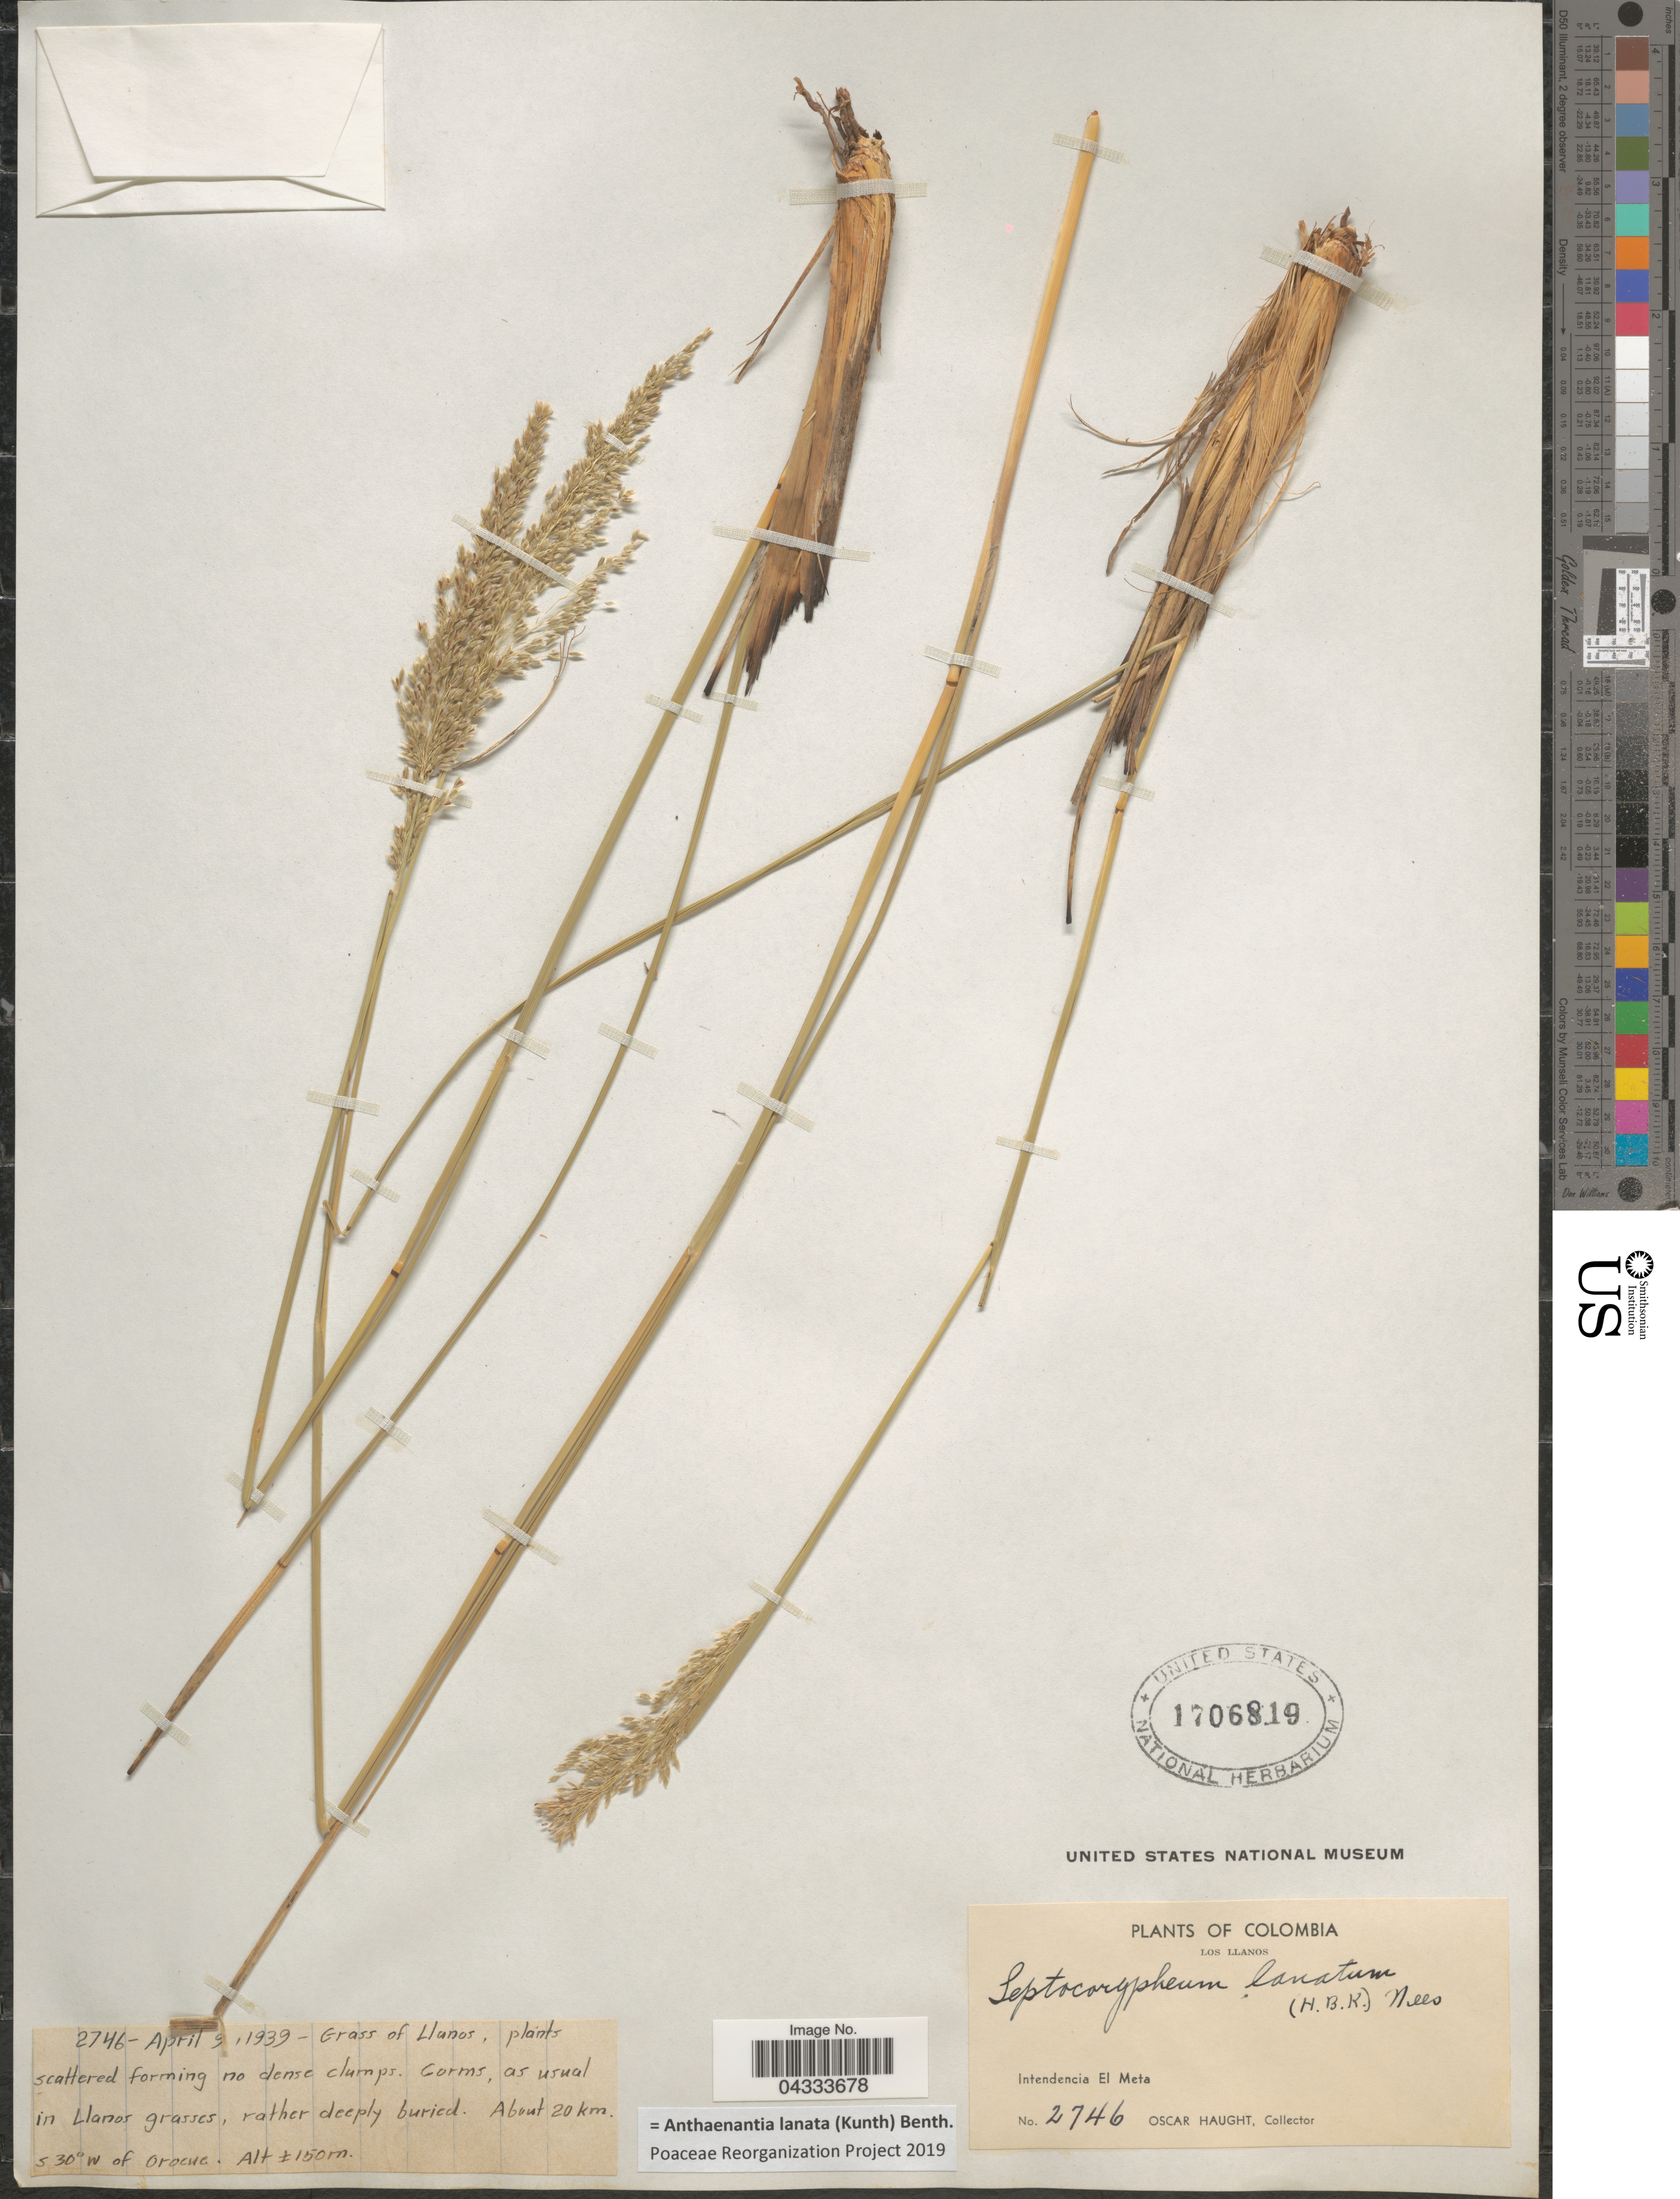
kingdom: Plantae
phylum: Tracheophyta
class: Liliopsida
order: Poales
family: Poaceae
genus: Anthaenantia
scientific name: Anthaenantia lanata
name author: (Kunth) Benth.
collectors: O. L. Haught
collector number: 2746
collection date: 1939-04-09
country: Colombia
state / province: Meta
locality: Los Llanos. Intendencia El Meta. About 20 km. S 30° W of Orocue.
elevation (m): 150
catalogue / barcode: US 1706819